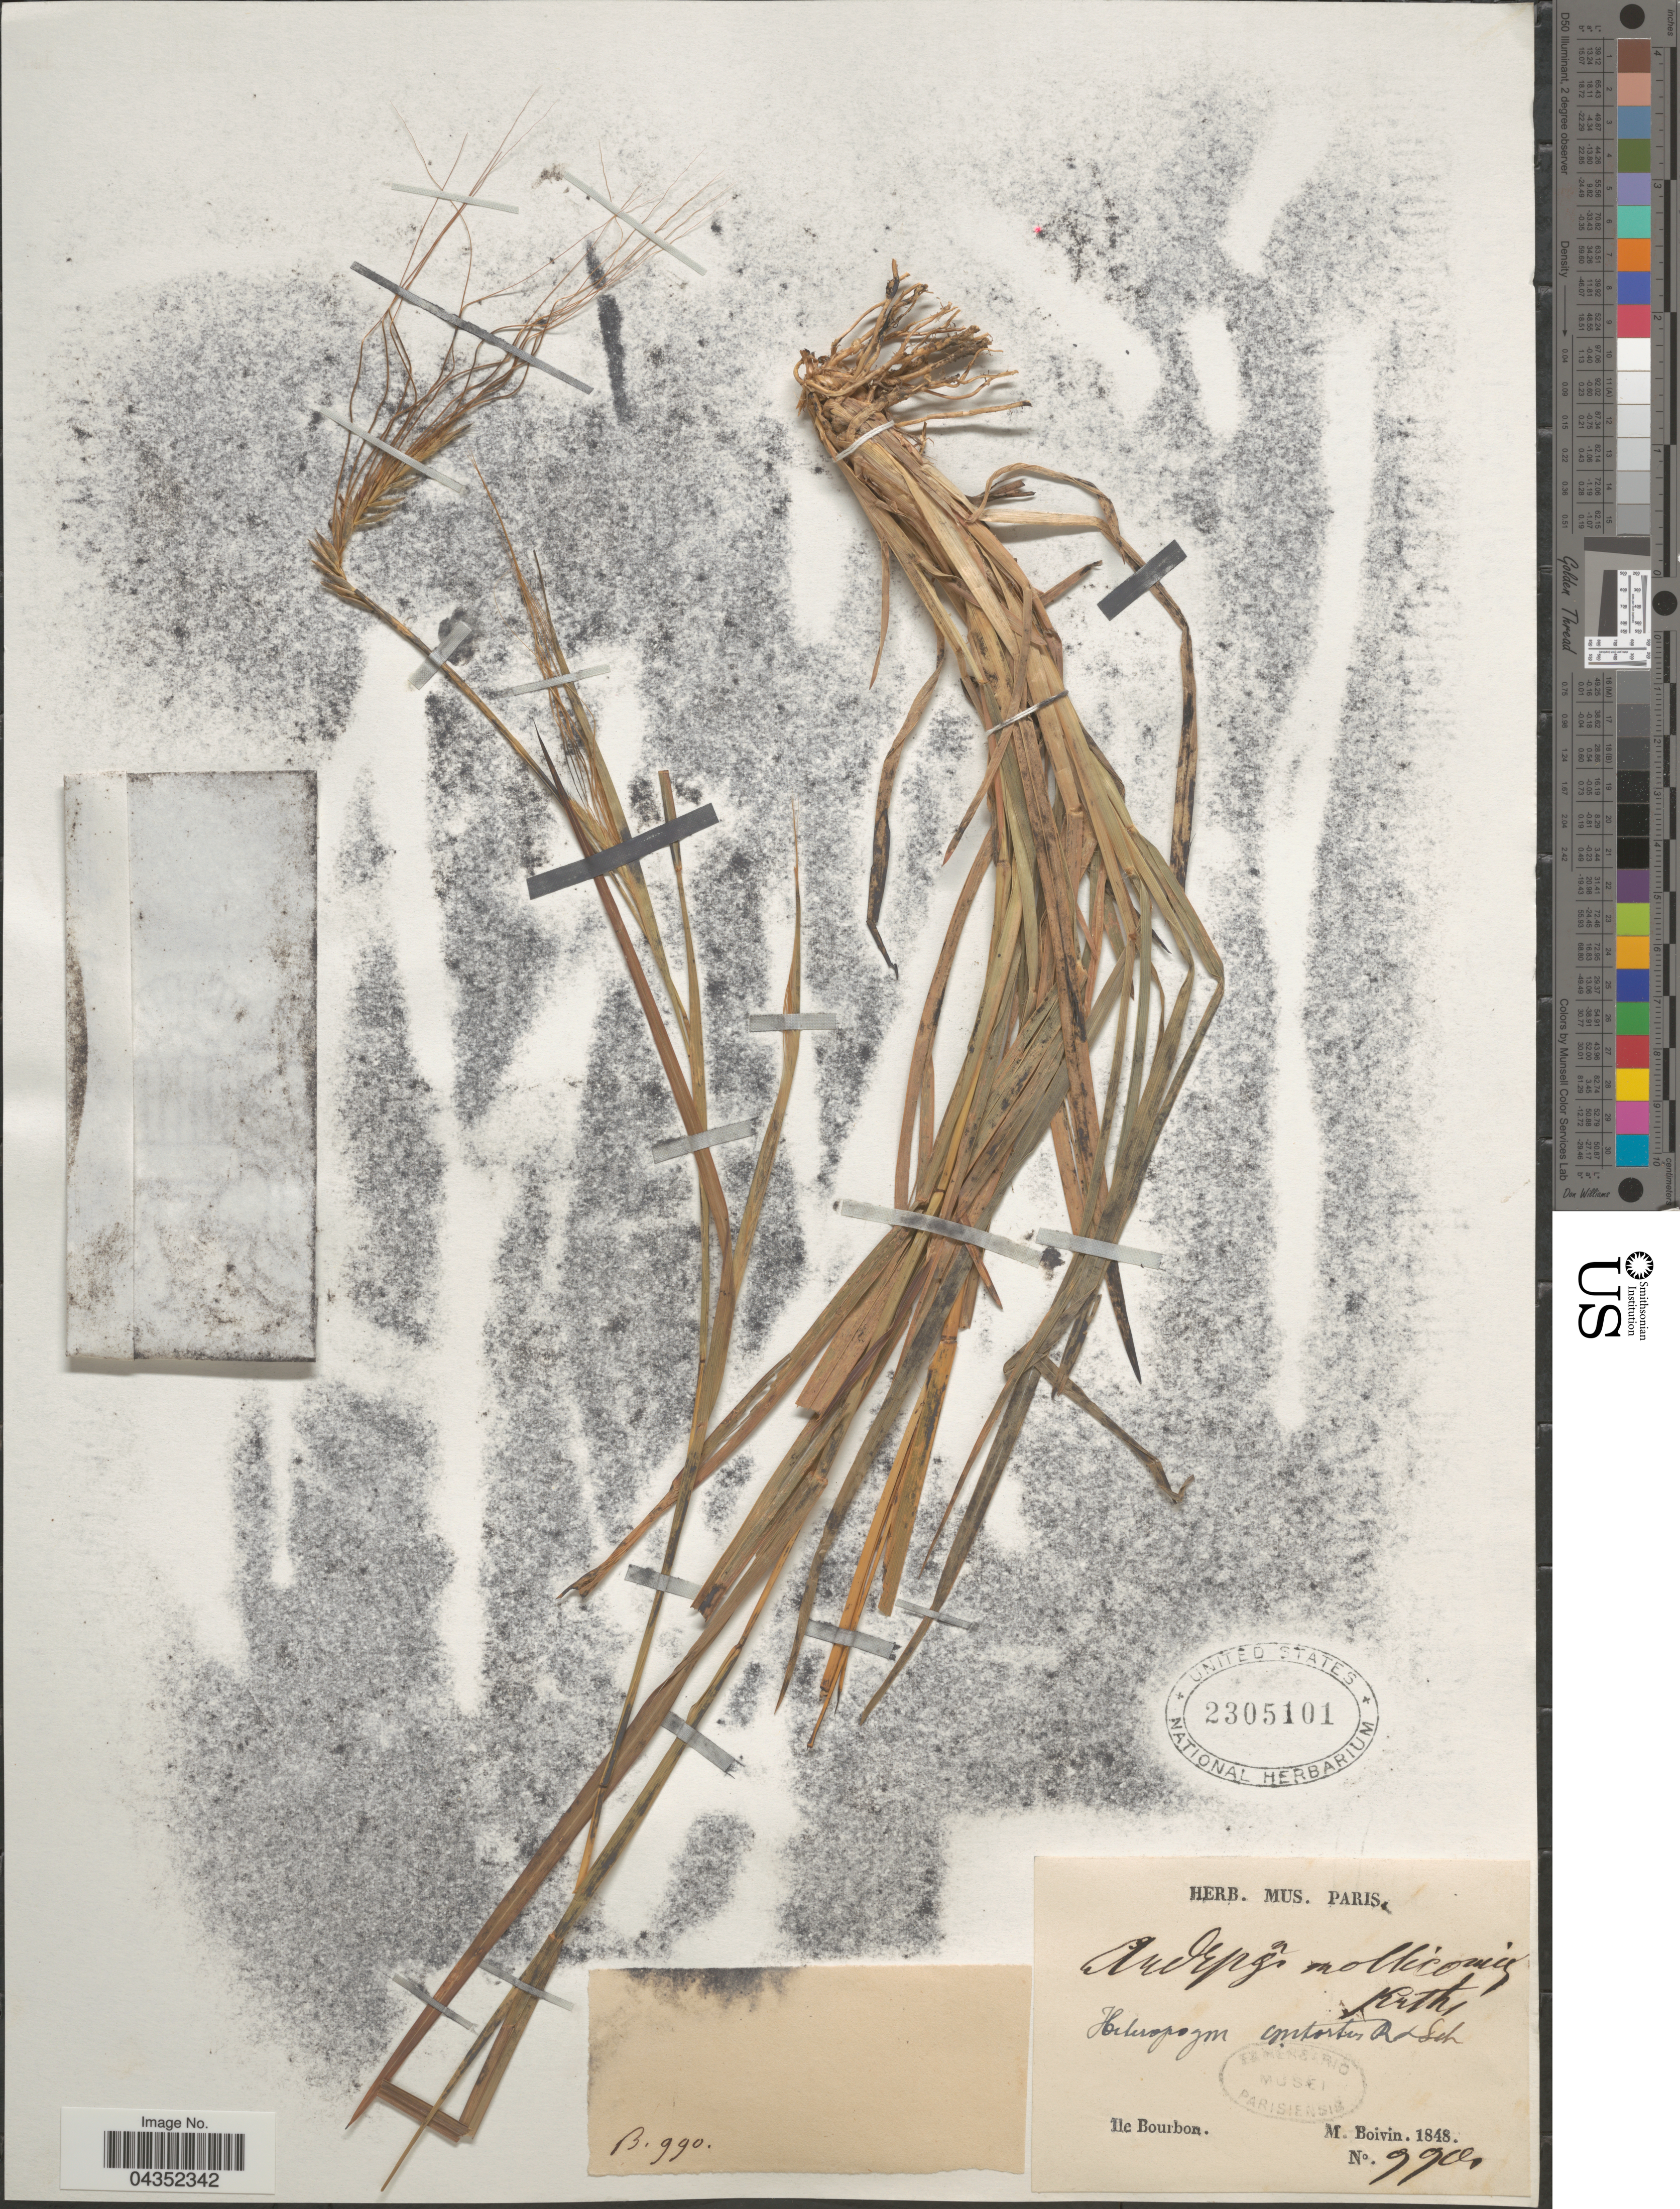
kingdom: Plantae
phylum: Tracheophyta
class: Liliopsida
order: Poales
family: Poaceae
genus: Heteropogon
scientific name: Heteropogon contortus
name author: (L.) P. Beauv. ex Roem. & Schult.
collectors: M. Boivin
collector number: B990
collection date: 1848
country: Réunion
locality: Ile Bourbon.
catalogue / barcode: US 2305101